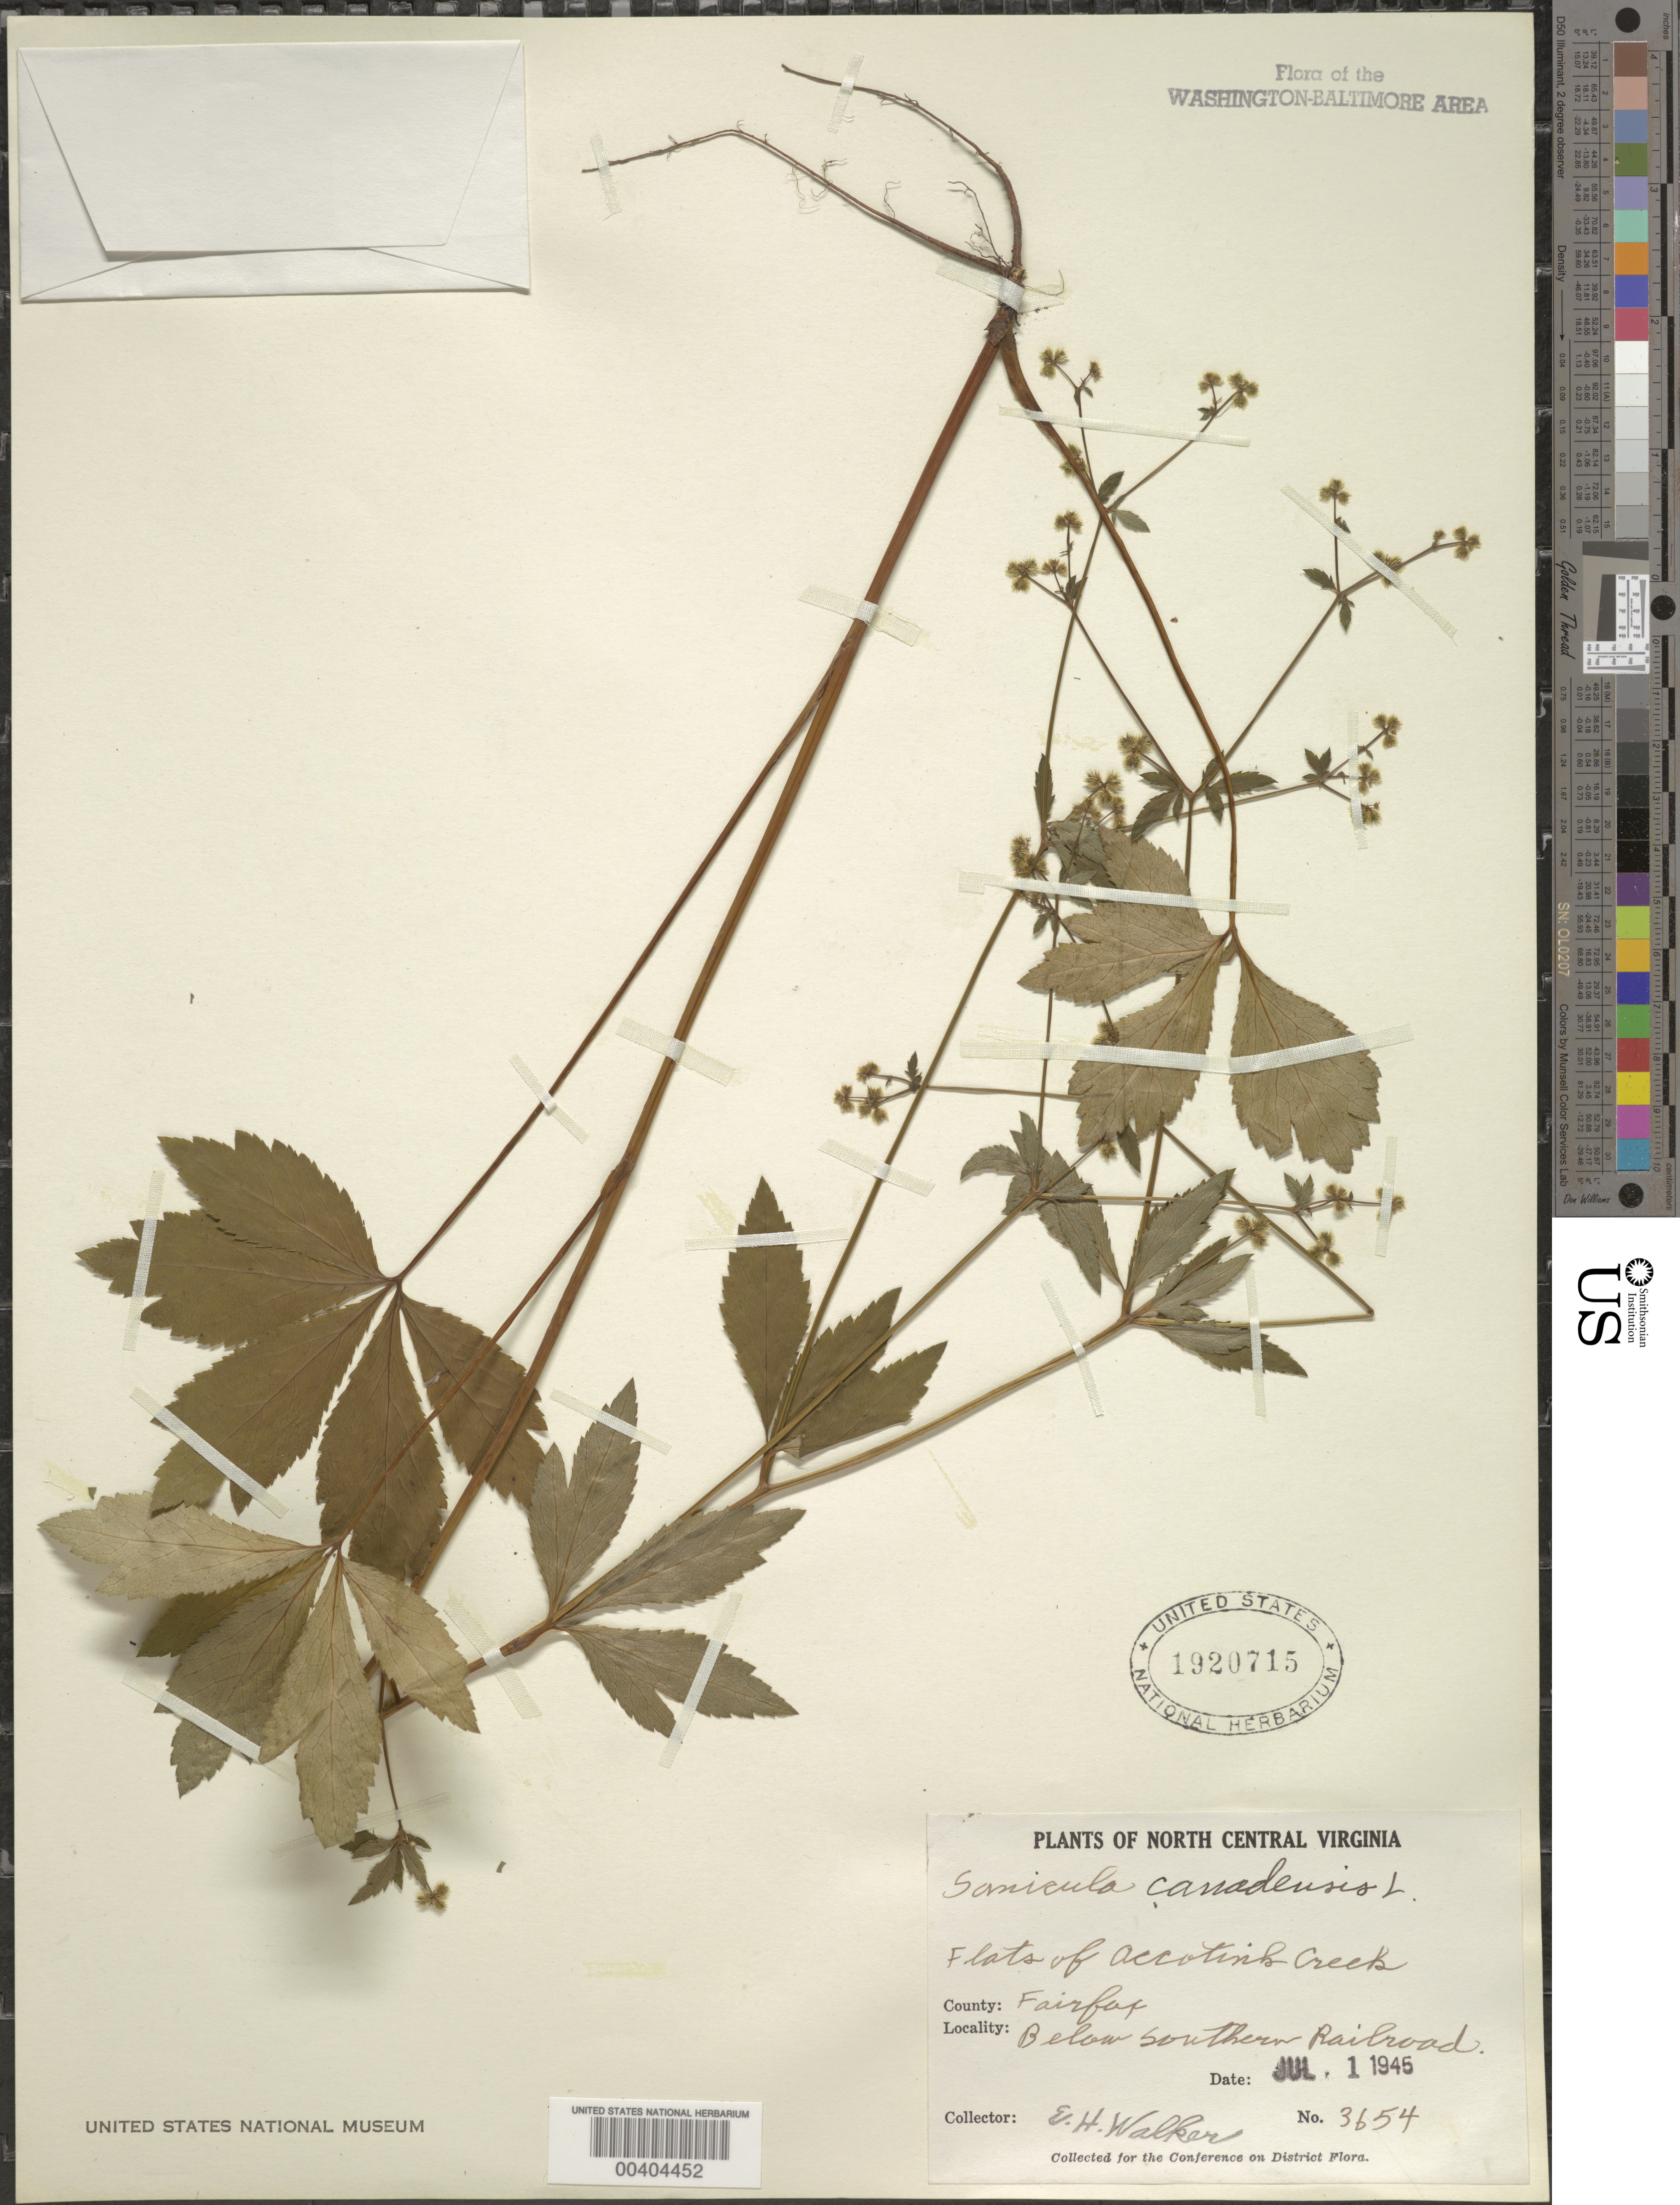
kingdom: Plantae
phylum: Tracheophyta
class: Magnoliopsida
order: Apiales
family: Apiaceae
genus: Sanicula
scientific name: Sanicula canadensis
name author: L.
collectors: E. H. Walker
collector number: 3654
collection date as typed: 01 Jul 1945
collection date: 1945-07-01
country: United States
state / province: Virginia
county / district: Fairfax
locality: Below Southern Railroad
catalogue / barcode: US 1920715